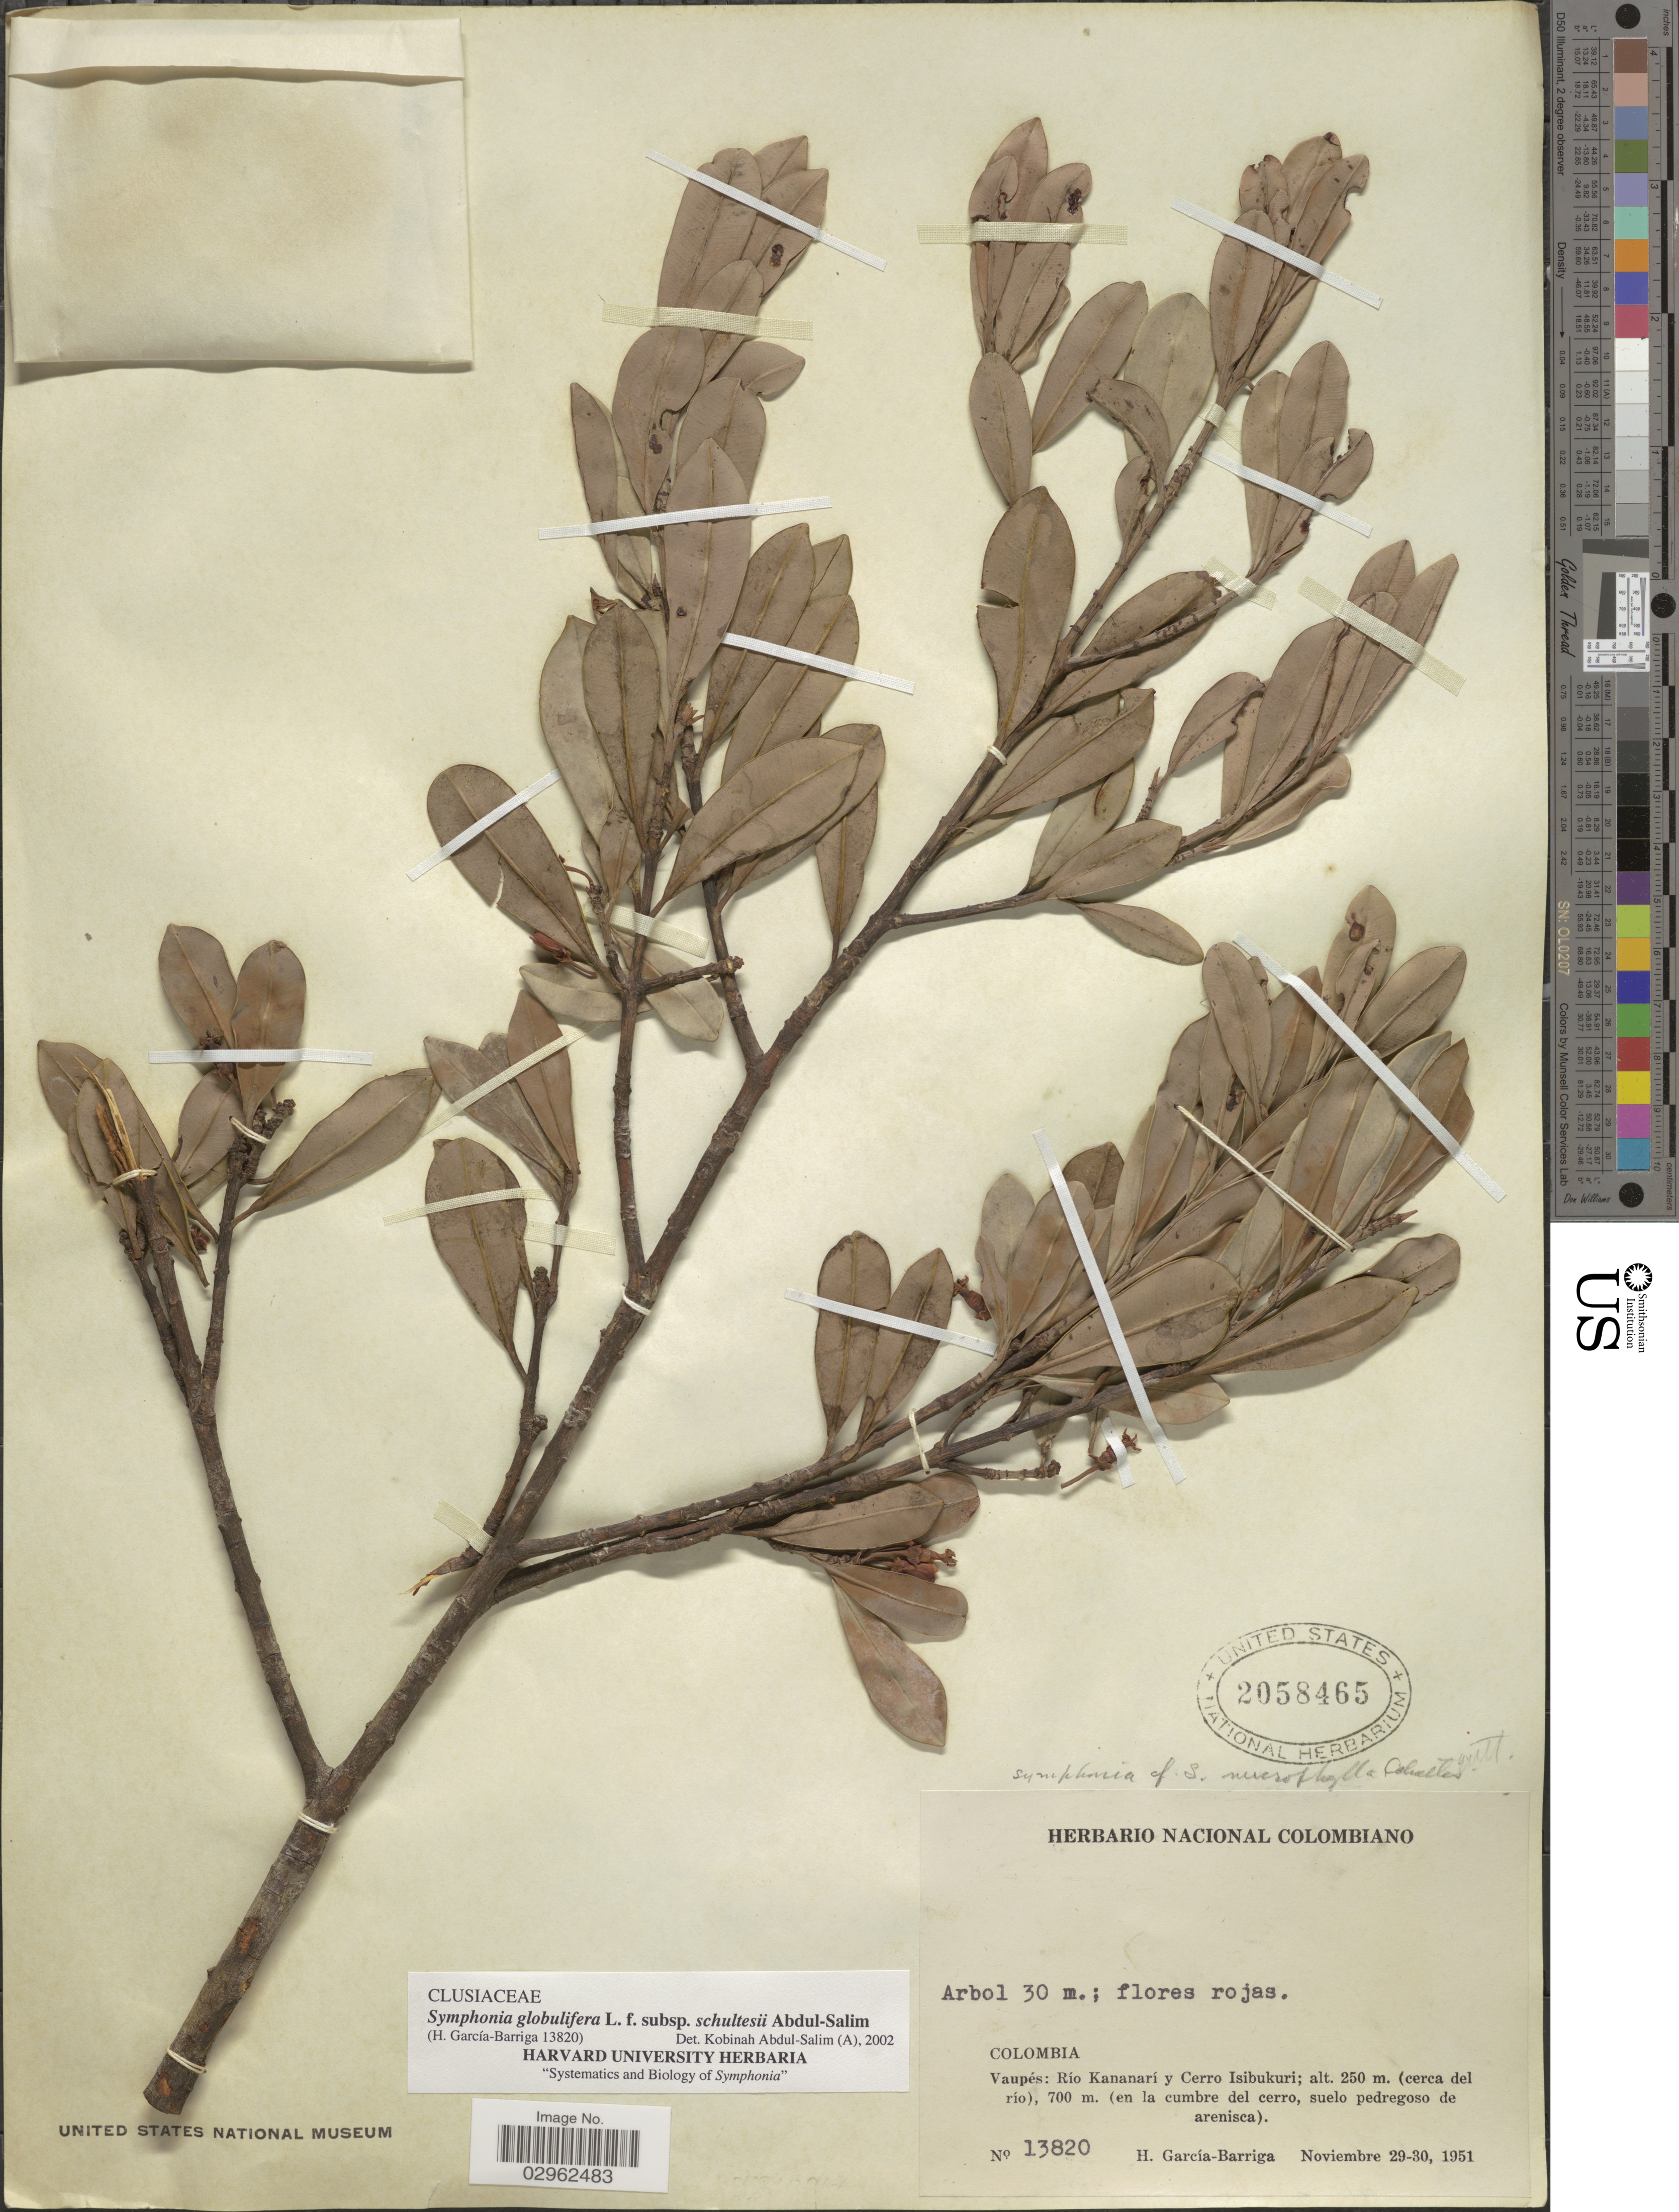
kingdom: Plantae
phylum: Tracheophyta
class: Magnoliopsida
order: Malpighiales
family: Clusiaceae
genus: Symphonia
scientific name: Symphonia globulifera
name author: L. f.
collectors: H. García Barriga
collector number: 13820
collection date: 1951-11-29/1951-11-30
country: Colombia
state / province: Vaupés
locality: Río Kananarí y Cerro Isibukuri; (cerca del río).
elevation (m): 250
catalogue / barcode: US 2058465